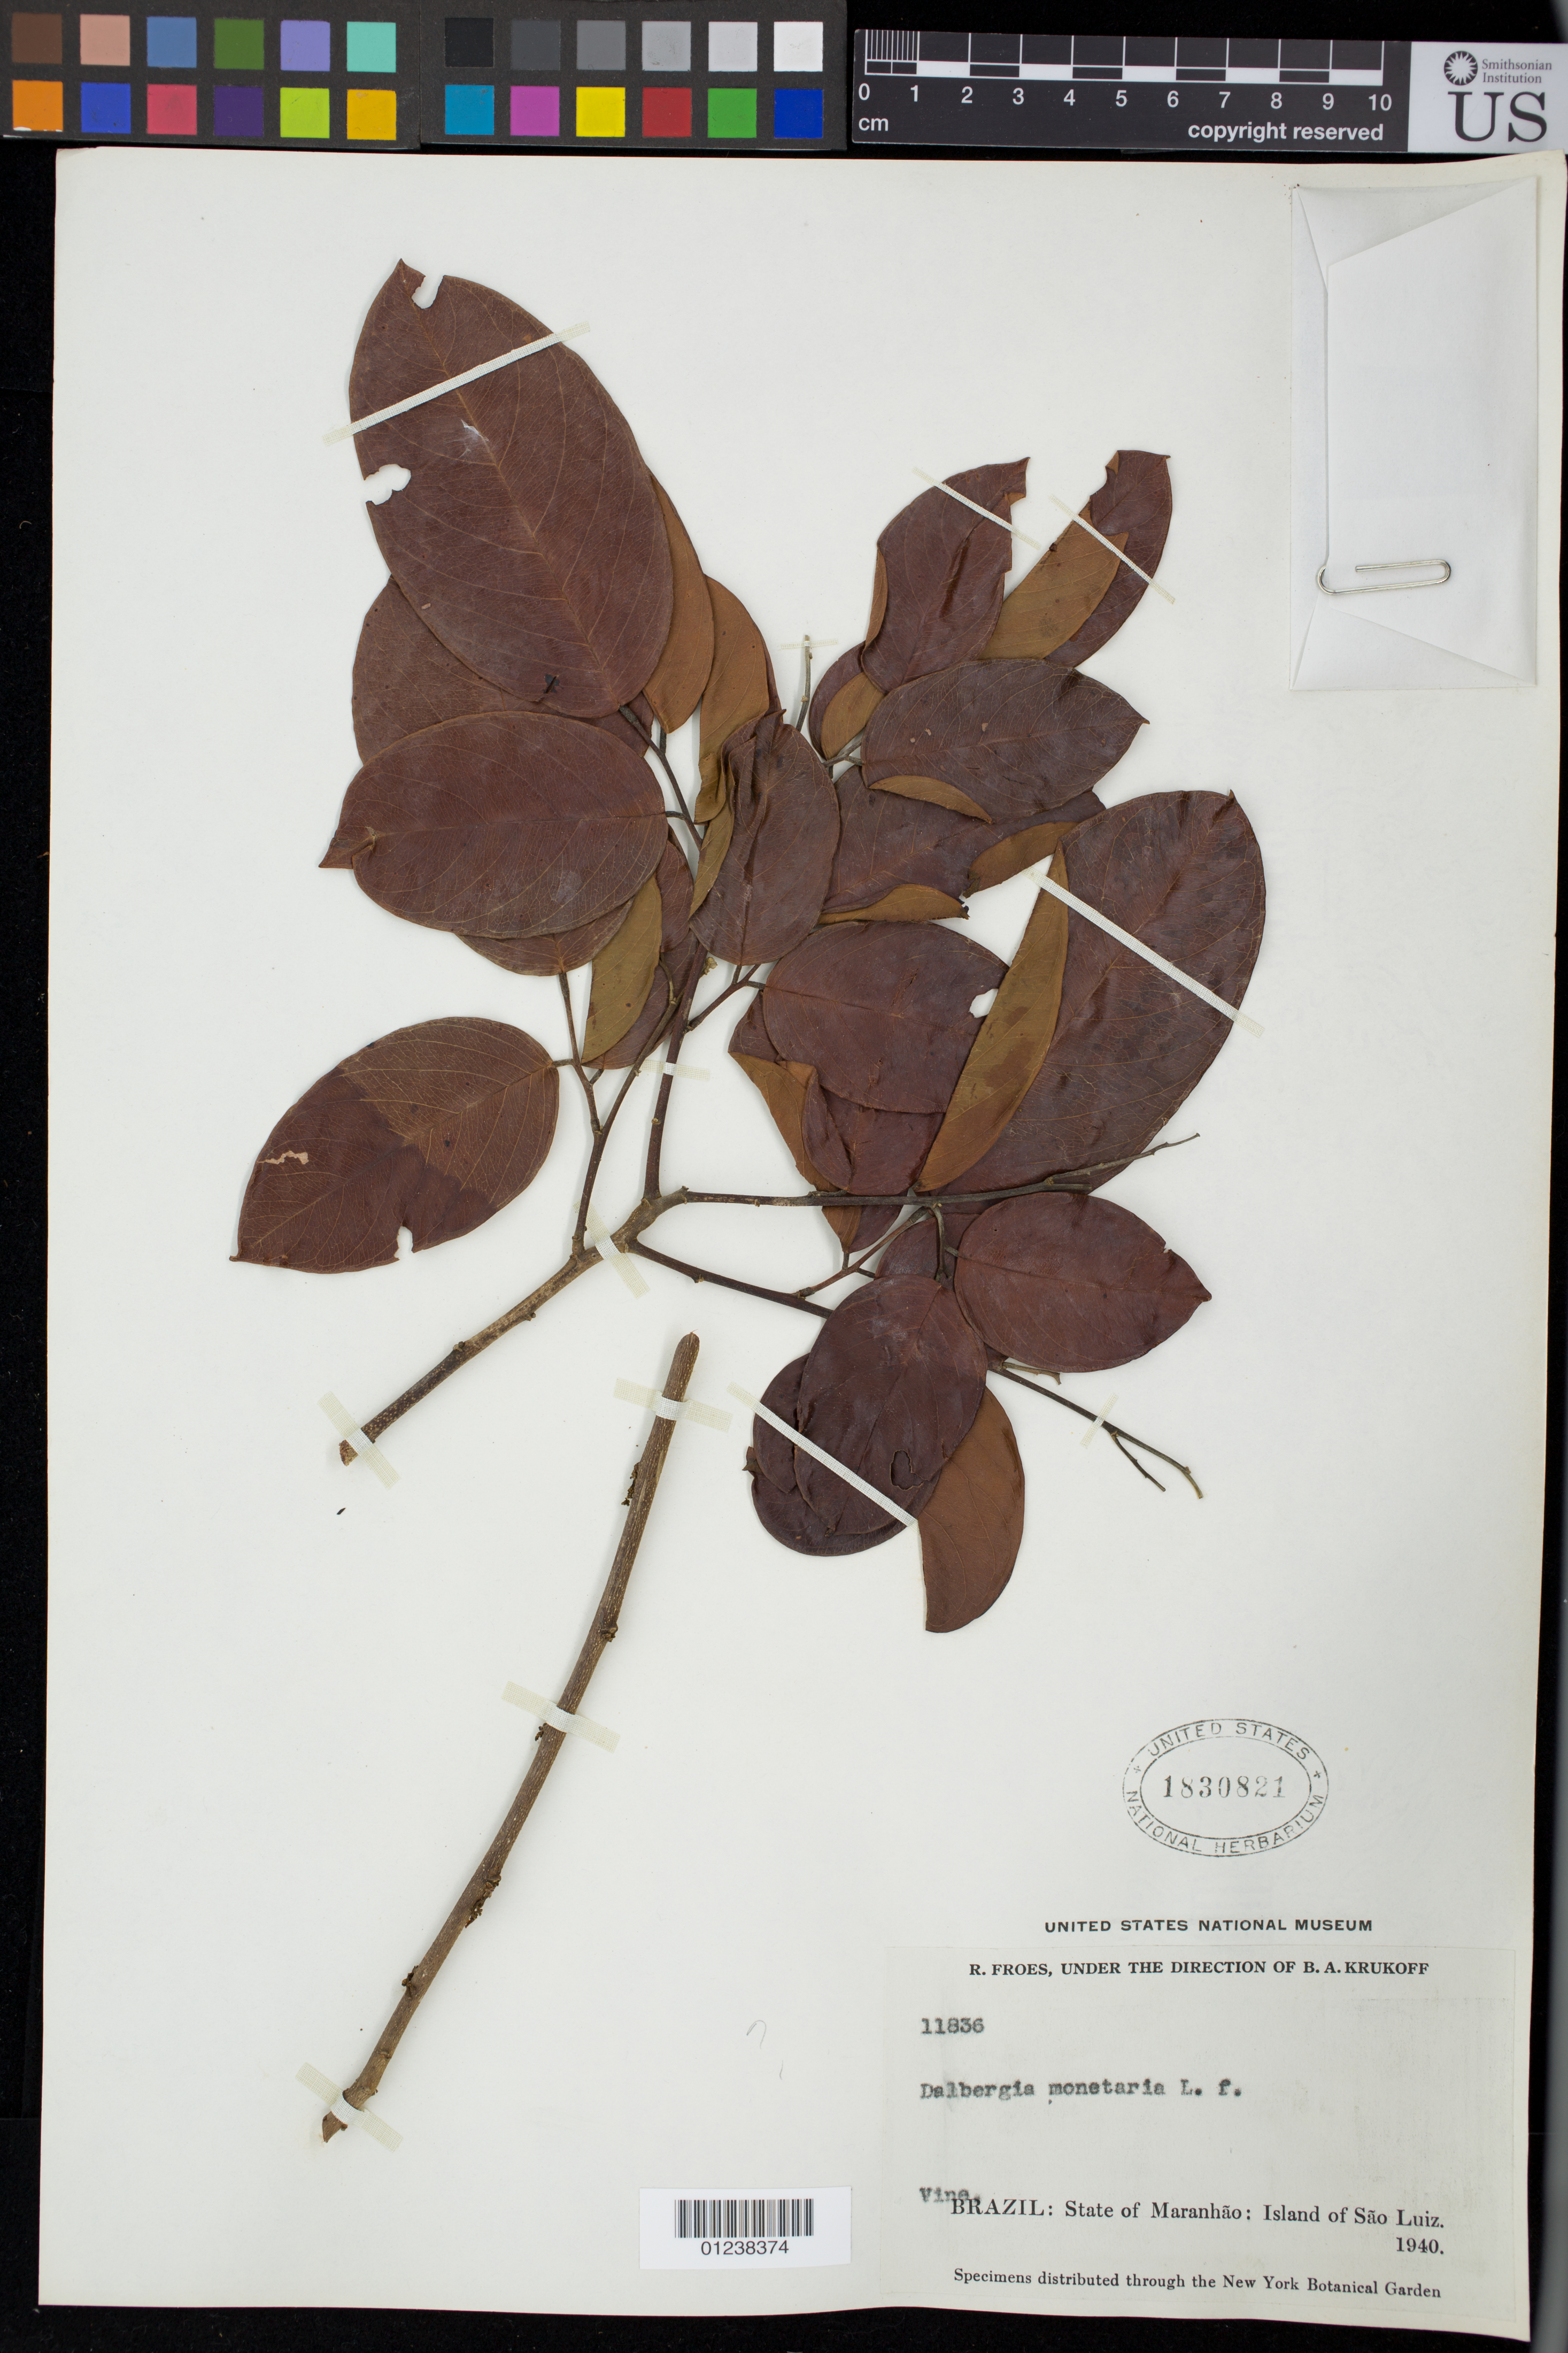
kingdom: Plantae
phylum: Tracheophyta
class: Magnoliopsida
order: Fabales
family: Fabaceae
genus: Dalbergia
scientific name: Dalbergia monetaria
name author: L. f.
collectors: B. A. Krukoff & R. L. Fróes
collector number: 11836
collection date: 1940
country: Brazil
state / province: Maranhão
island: Sao Luiz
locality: Island of Sao Luiz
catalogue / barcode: US 1830821